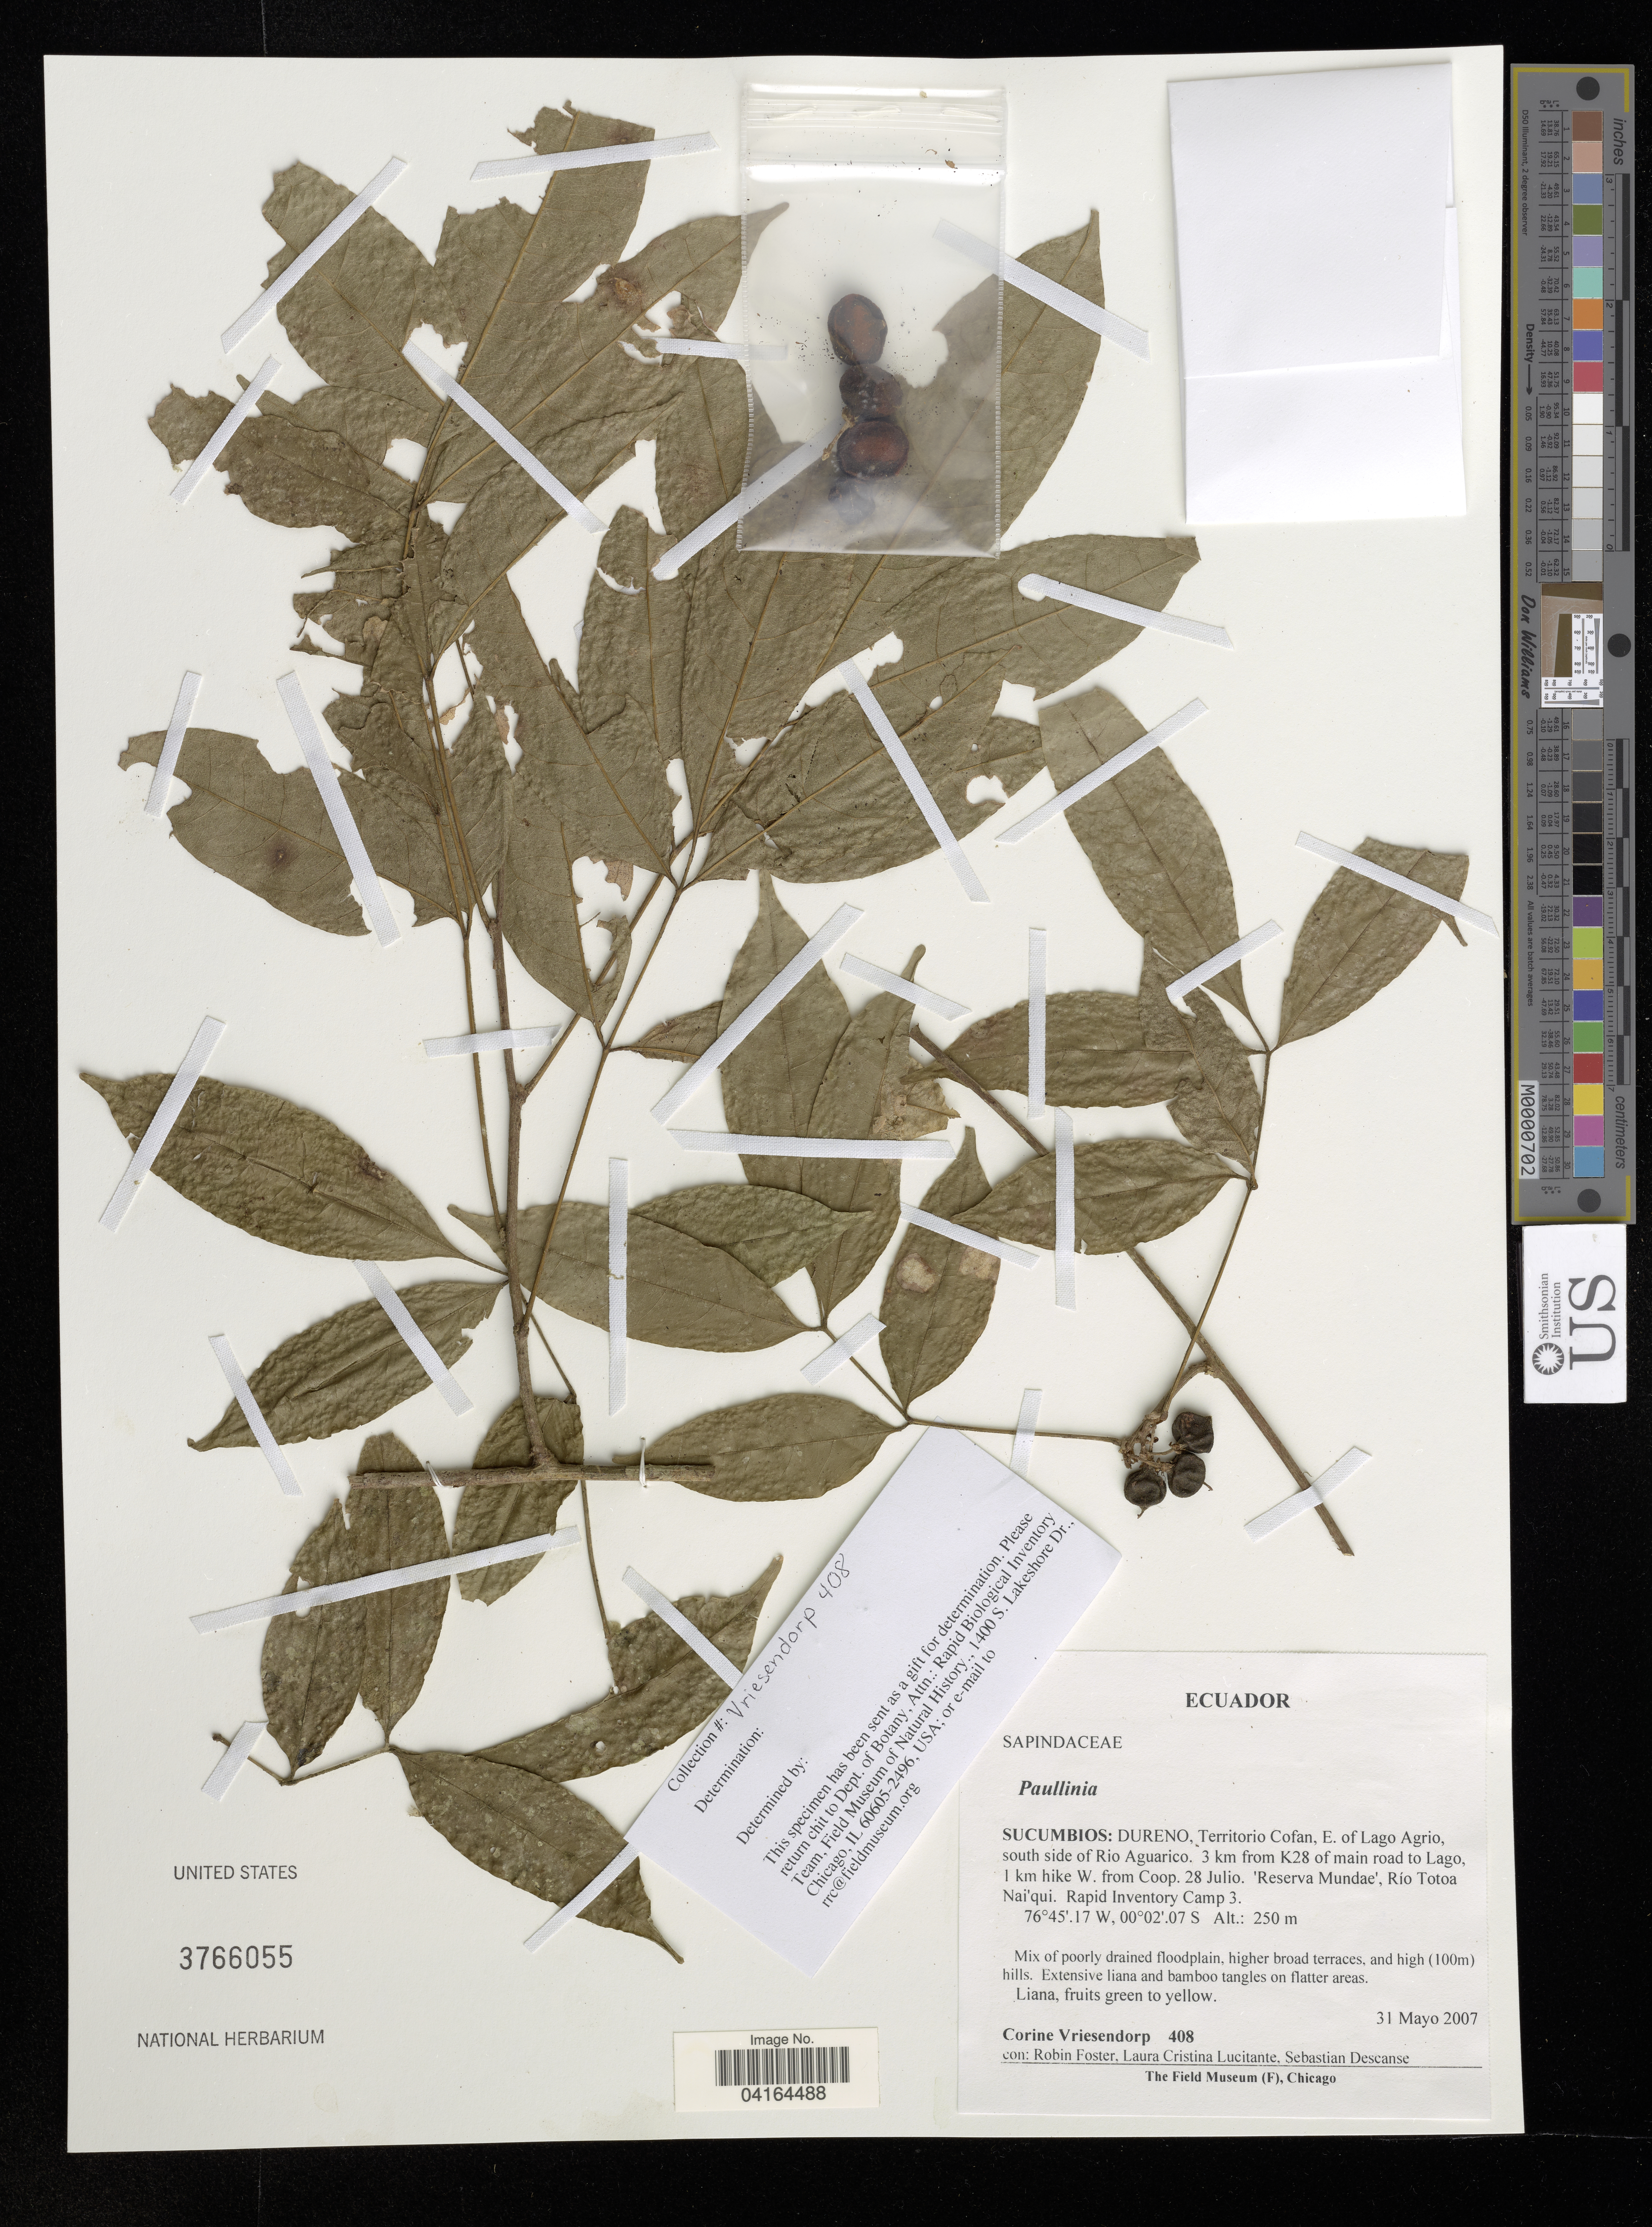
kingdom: Plantae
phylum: Tracheophyta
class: Magnoliopsida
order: Sapindales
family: Sapindaceae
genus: Paullinia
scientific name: Paullinia sp.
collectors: C. Vriesendorp, R. B. Foster, L. Lucitante & S. Descanse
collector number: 408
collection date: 2007-05-31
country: Ecuador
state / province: Sucumbíos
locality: Durendo, Territorio Cofan, E. of Lago Agrio, south side of Rio Aguarico. 3 km from K28 of main road to Lago, 1 km hike W. from Coop. 28 Julio.? 'Reserva Mundae', Río Totai Nai'qui. Rapid Inventory Camp 3.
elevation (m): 250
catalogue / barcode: US 3766055